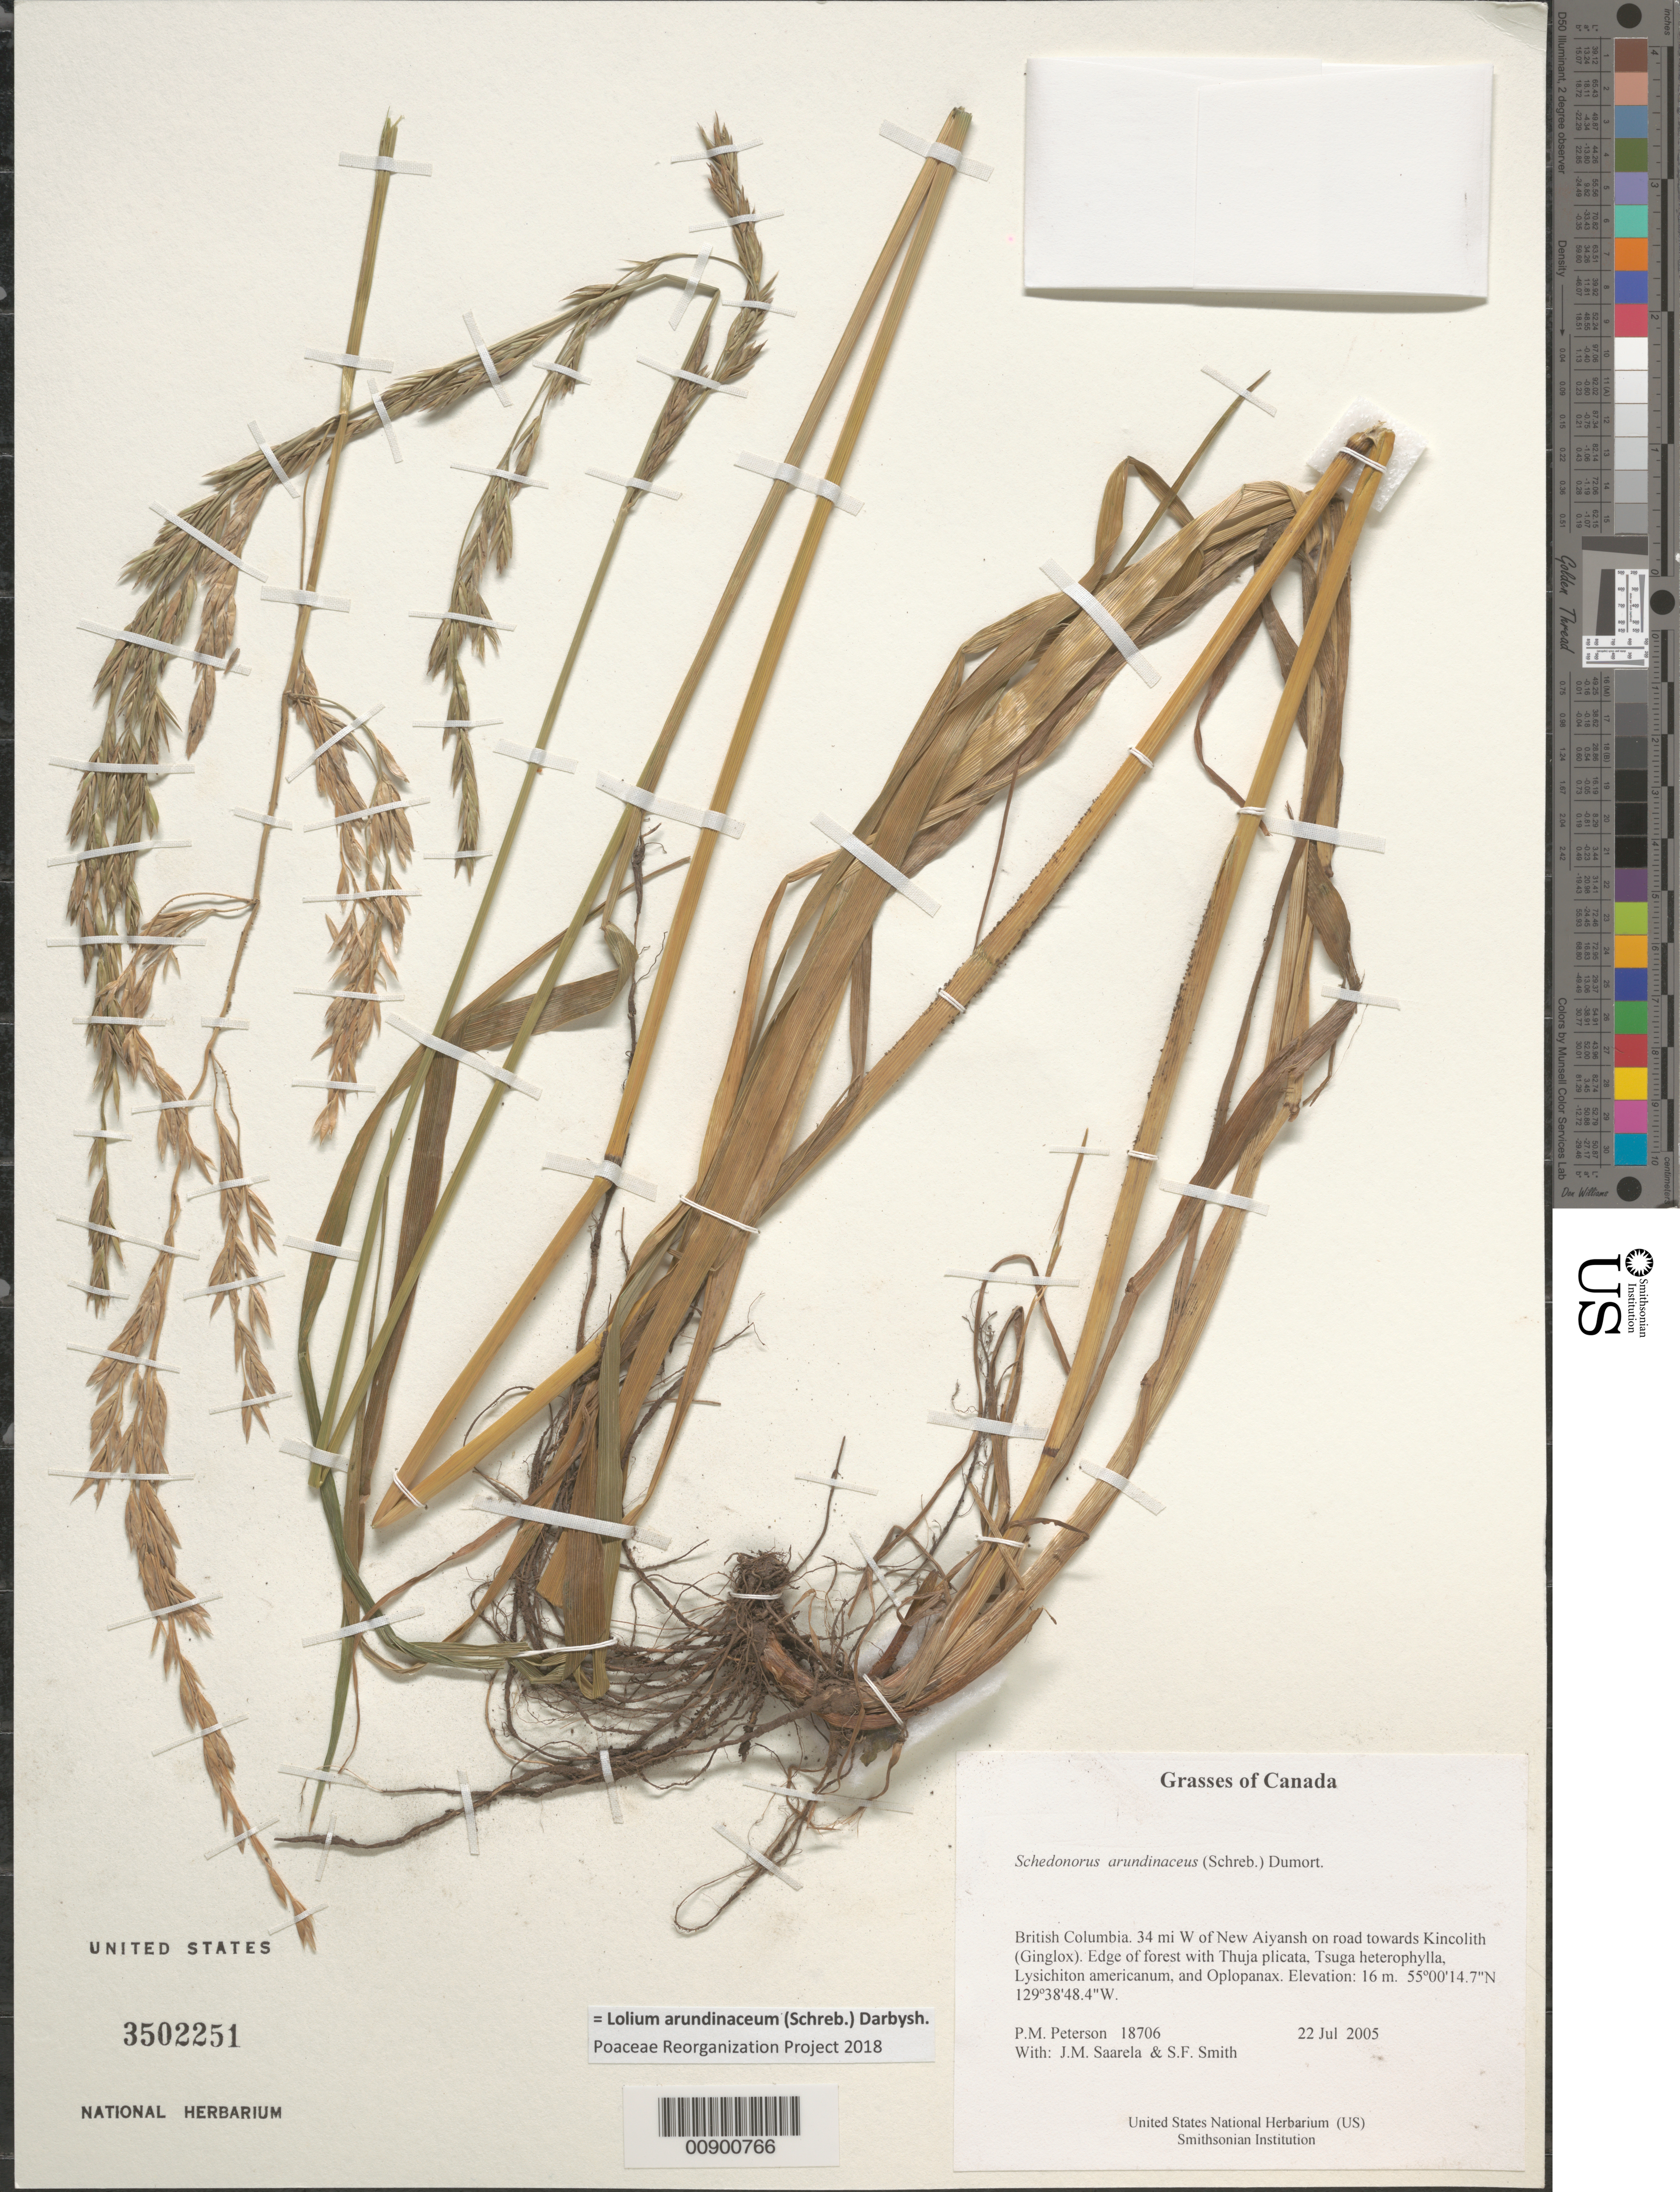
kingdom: Plantae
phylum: Tracheophyta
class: Liliopsida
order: Poales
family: Poaceae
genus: Lolium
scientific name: Lolium arundinaceum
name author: (Schreb.) Darbysh.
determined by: Poaceae Reorganization Project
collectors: P. M. Peterson, J. Saarela & S.F. Smith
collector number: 18706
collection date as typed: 22 Jul 2004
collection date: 2004-07-22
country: Canada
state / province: British Columbia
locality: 34 mi W of New Aiyansh on road towards Kincolith (Ginglox). Edge of forest with Thuja plicata, Tsuga heterophylla, Lysichiton americanum, and Oplopanax.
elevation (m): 16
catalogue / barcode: US 3502251